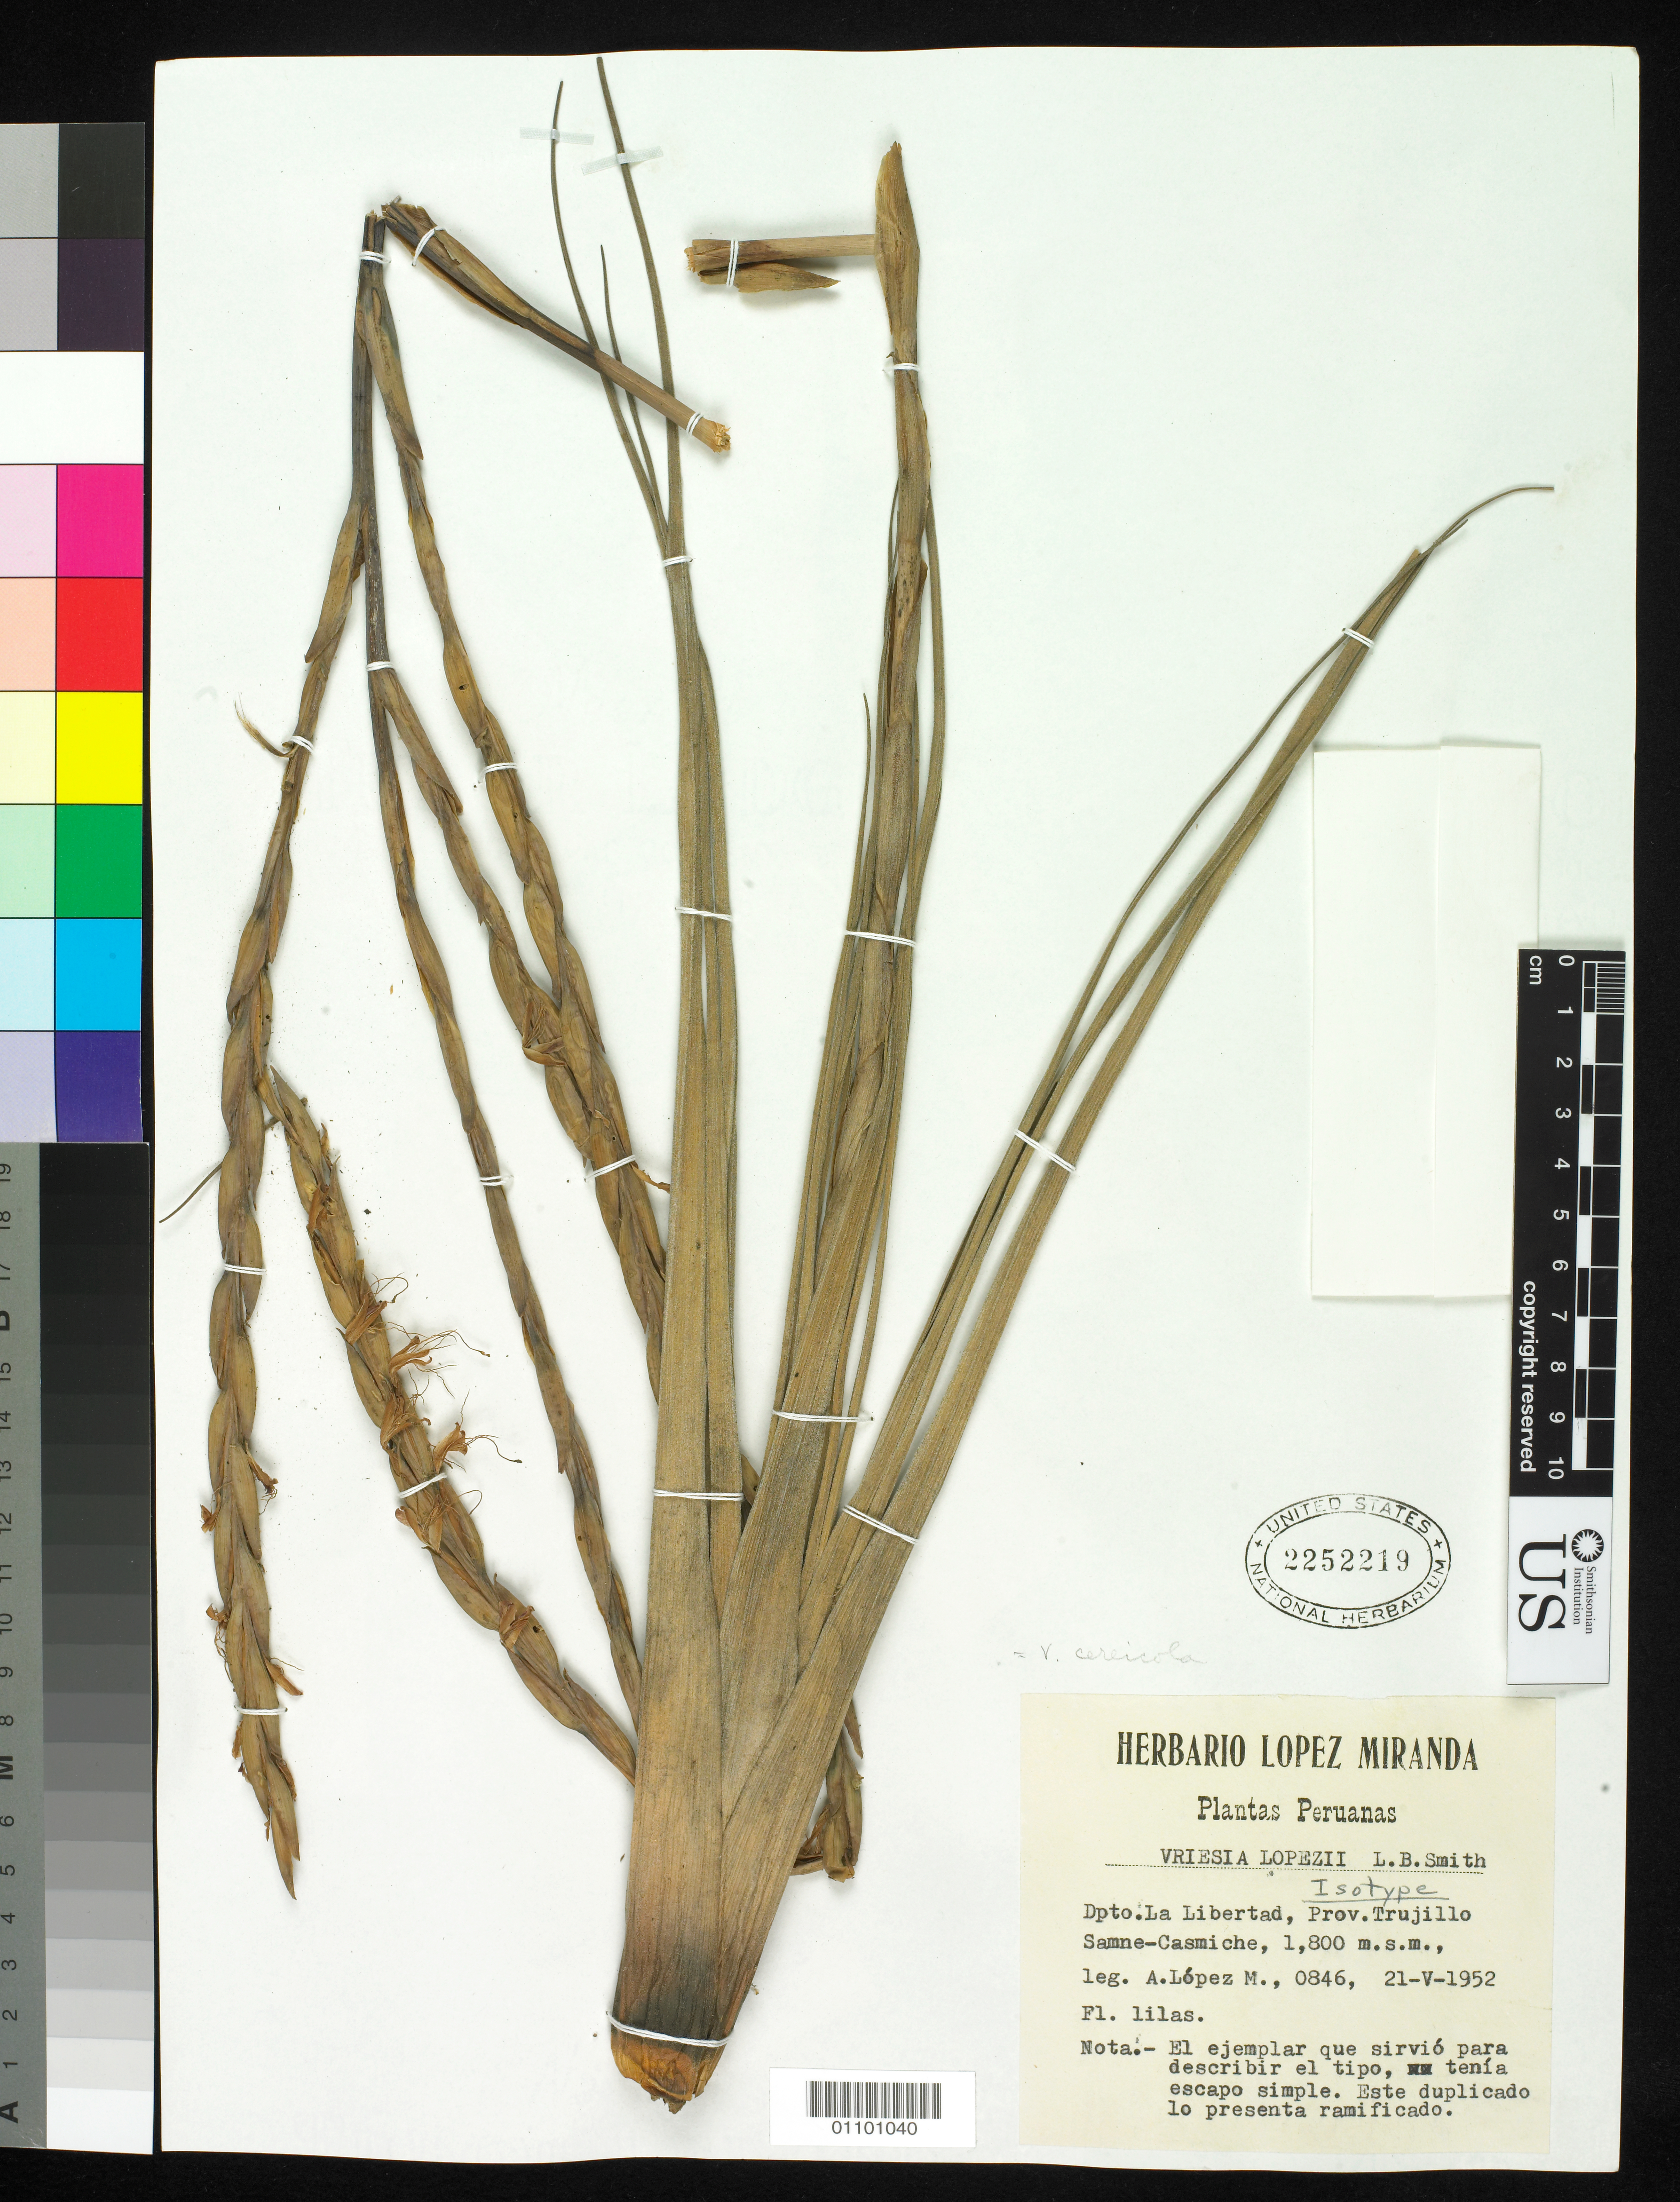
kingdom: Plantae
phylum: Tracheophyta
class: Liliopsida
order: Poales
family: Bromeliaceae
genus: Vriesea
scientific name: Vriesea lopezii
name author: L.B. Sm.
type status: Isotype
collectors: A. López M.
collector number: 0846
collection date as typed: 21 May 1952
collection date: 1952-05-21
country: Peru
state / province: La Libertad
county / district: Trujillo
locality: Samne-Casminche.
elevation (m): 1800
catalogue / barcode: US 2252219